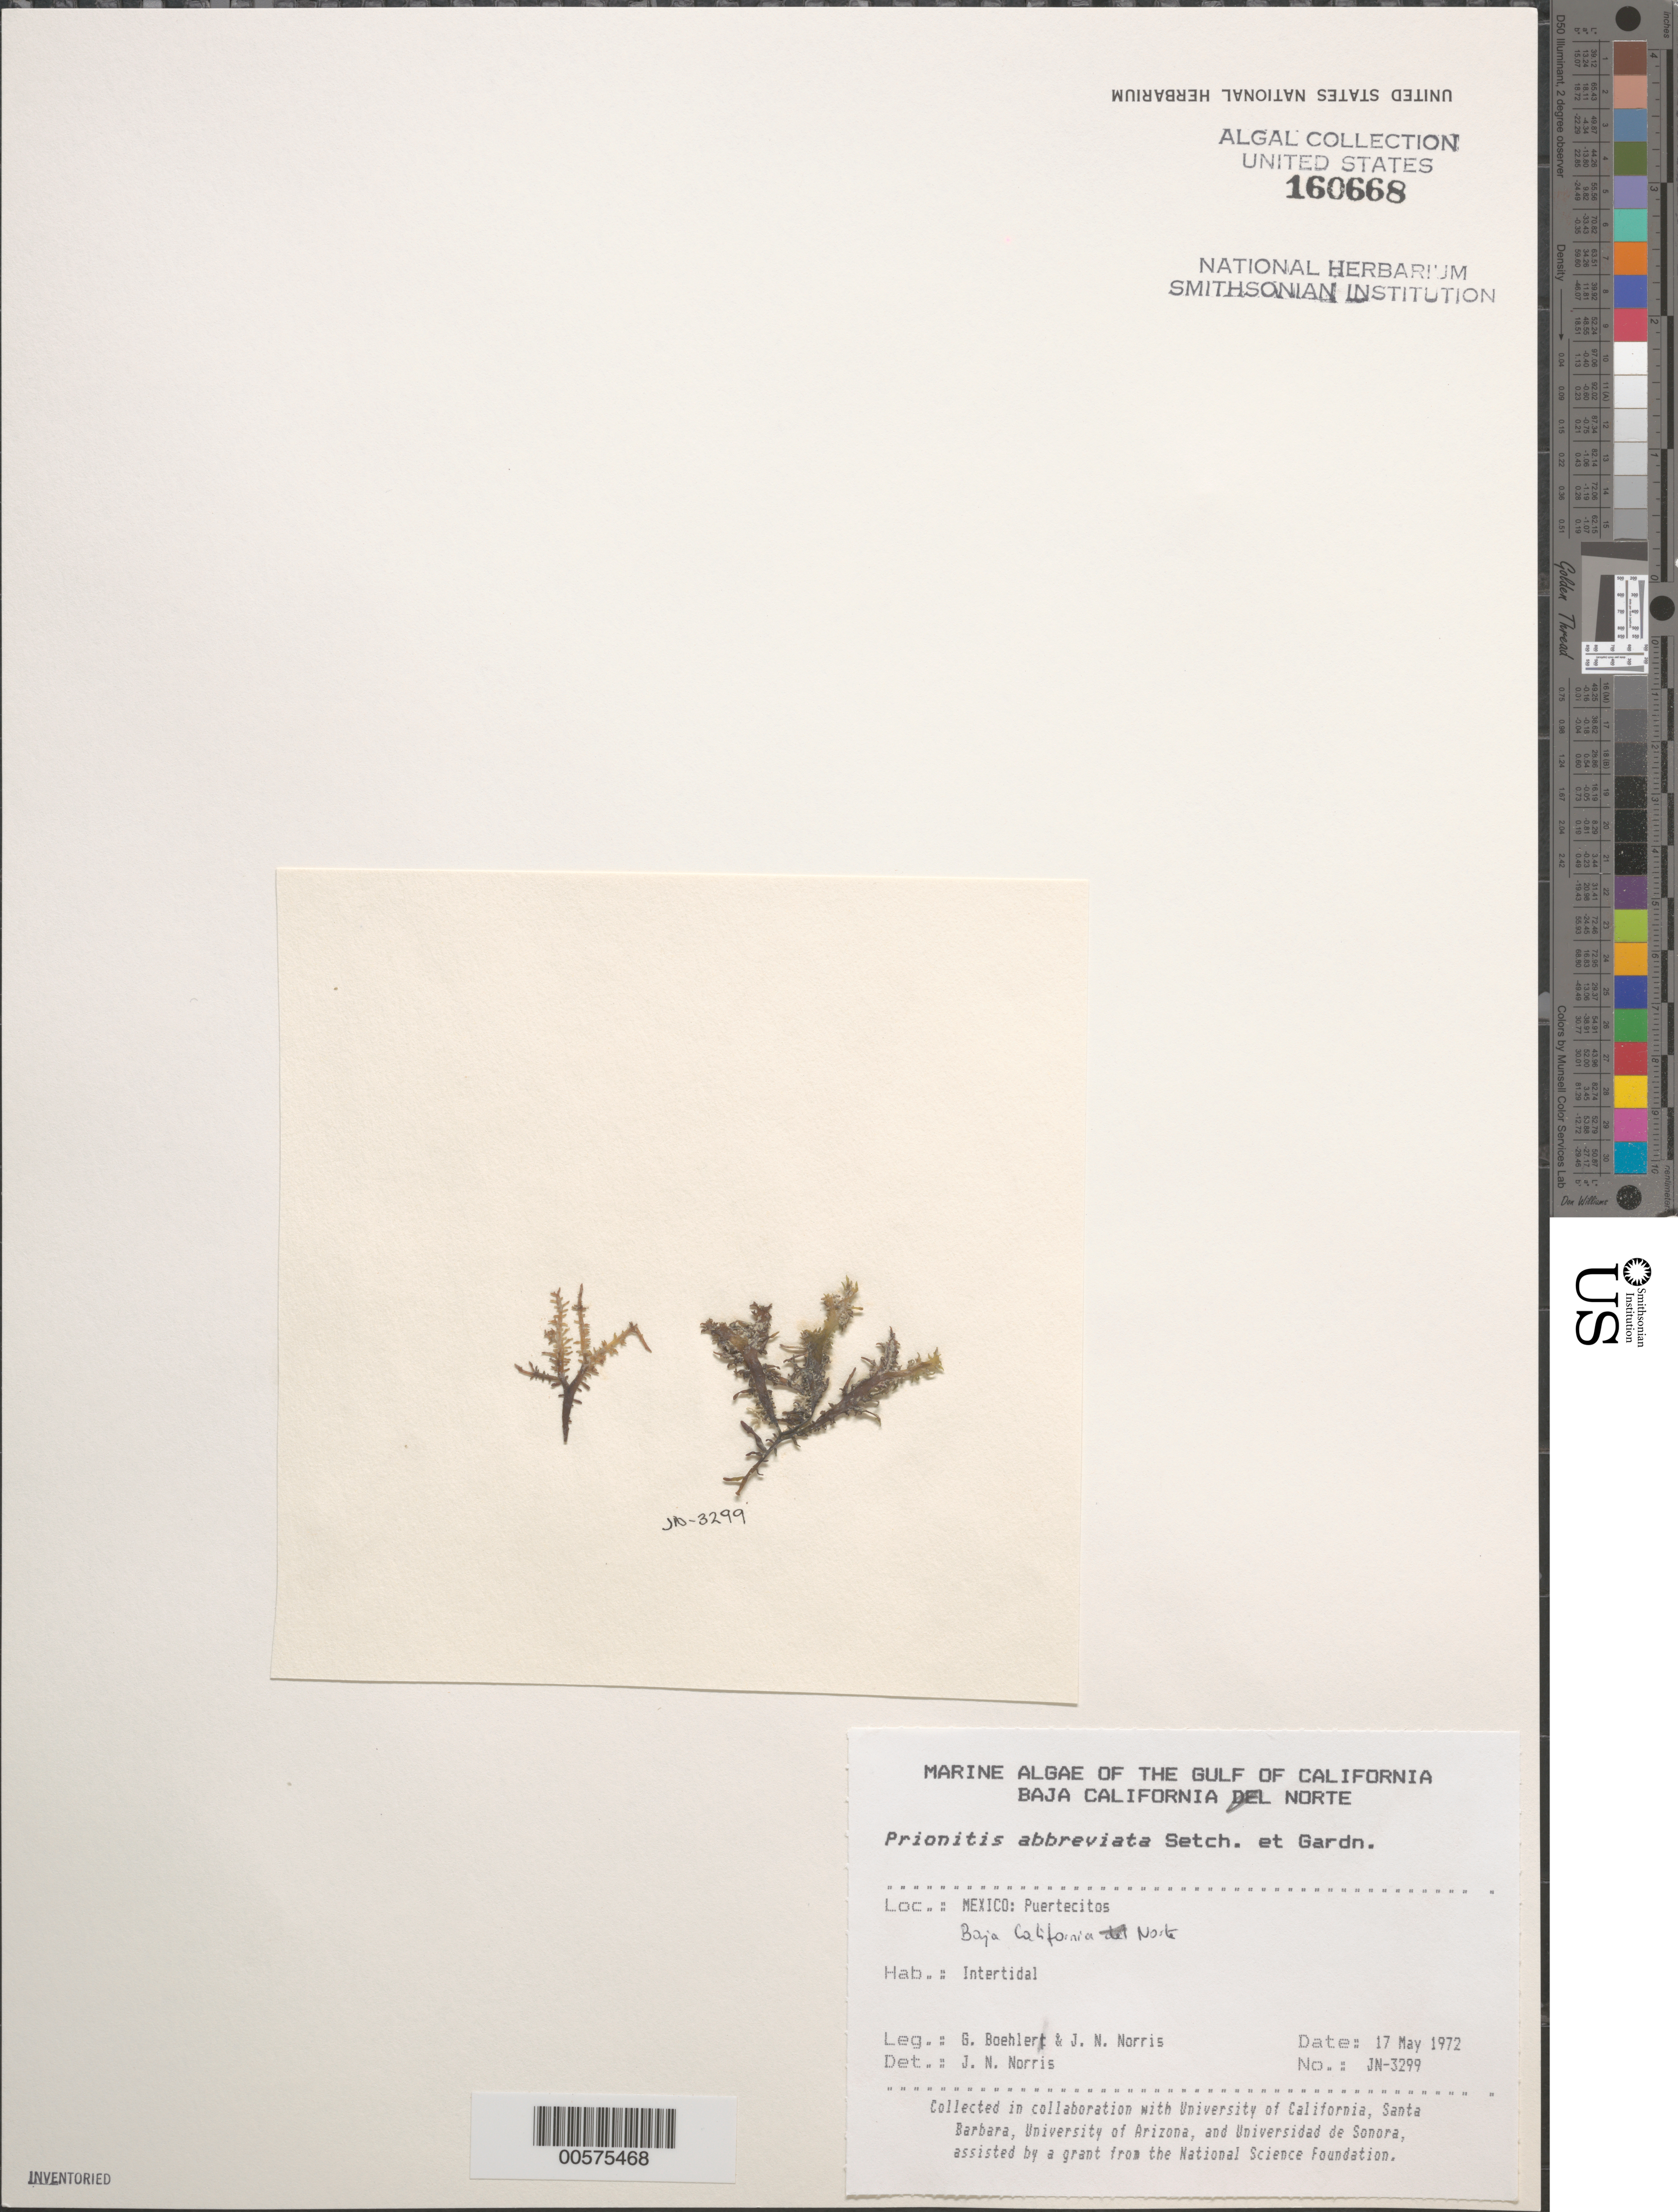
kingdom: Plantae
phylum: Rhodophyta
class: Florideophyceae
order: Cryptonemiales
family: Cryptonemiaceae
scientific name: Prionitis abbreviata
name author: Setchell & N.L. Gardner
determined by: Norris, James N.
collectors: J. N. Norris & G. Boehlert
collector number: JN-3299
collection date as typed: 17 May 1972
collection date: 1972-05-17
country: Mexico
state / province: Baja California Norte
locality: Puertecitos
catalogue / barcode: US 160668